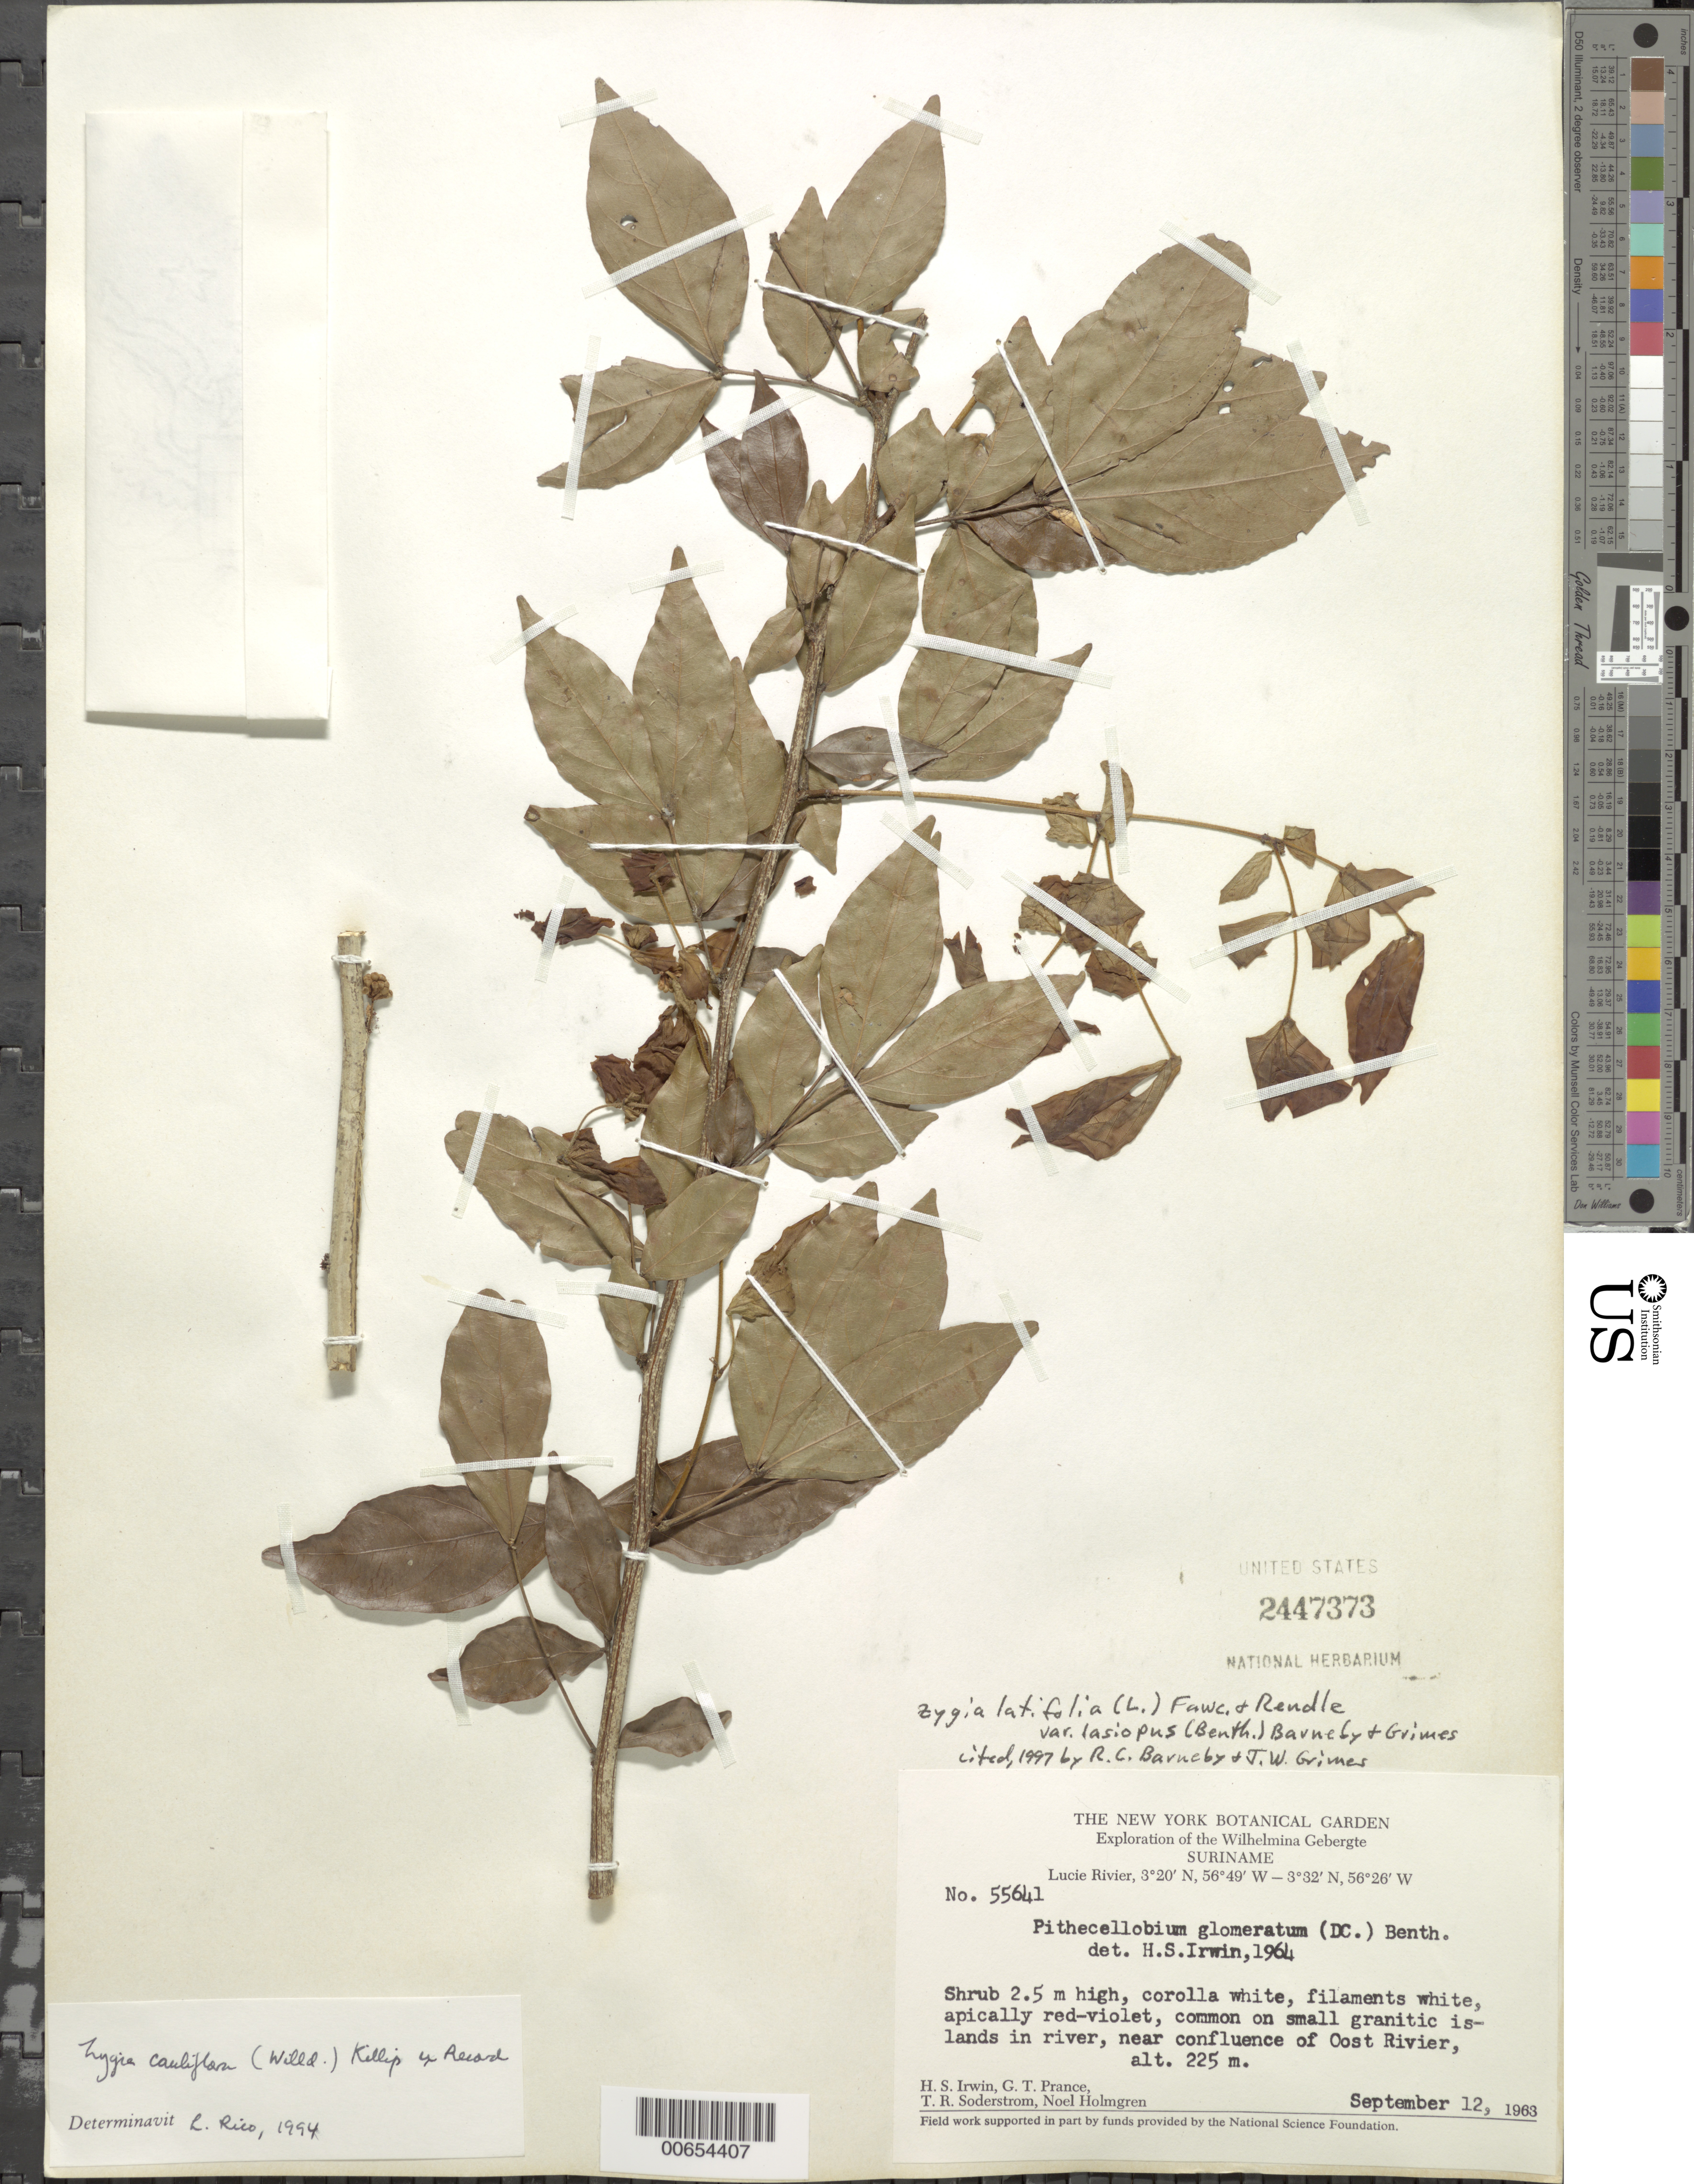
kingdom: Plantae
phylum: Tracheophyta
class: Magnoliopsida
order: Fabales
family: Fabaceae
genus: Zygia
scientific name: Zygia latifolia var. lasiopus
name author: (Benth.) Barneby & J.W. Grimes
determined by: Barneby, R. C.; Grimes, J. W.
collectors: H. Irwin, G. T. Prance, T. R. Soderstrom & N. H. Holmgren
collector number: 55641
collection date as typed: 12-Sep-63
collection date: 1963-09-12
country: Suriname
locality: Lucie R., near confl. with Oost R., Wilhelmina Gebergte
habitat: Granitic islands in river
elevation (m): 225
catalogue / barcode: US 2447373